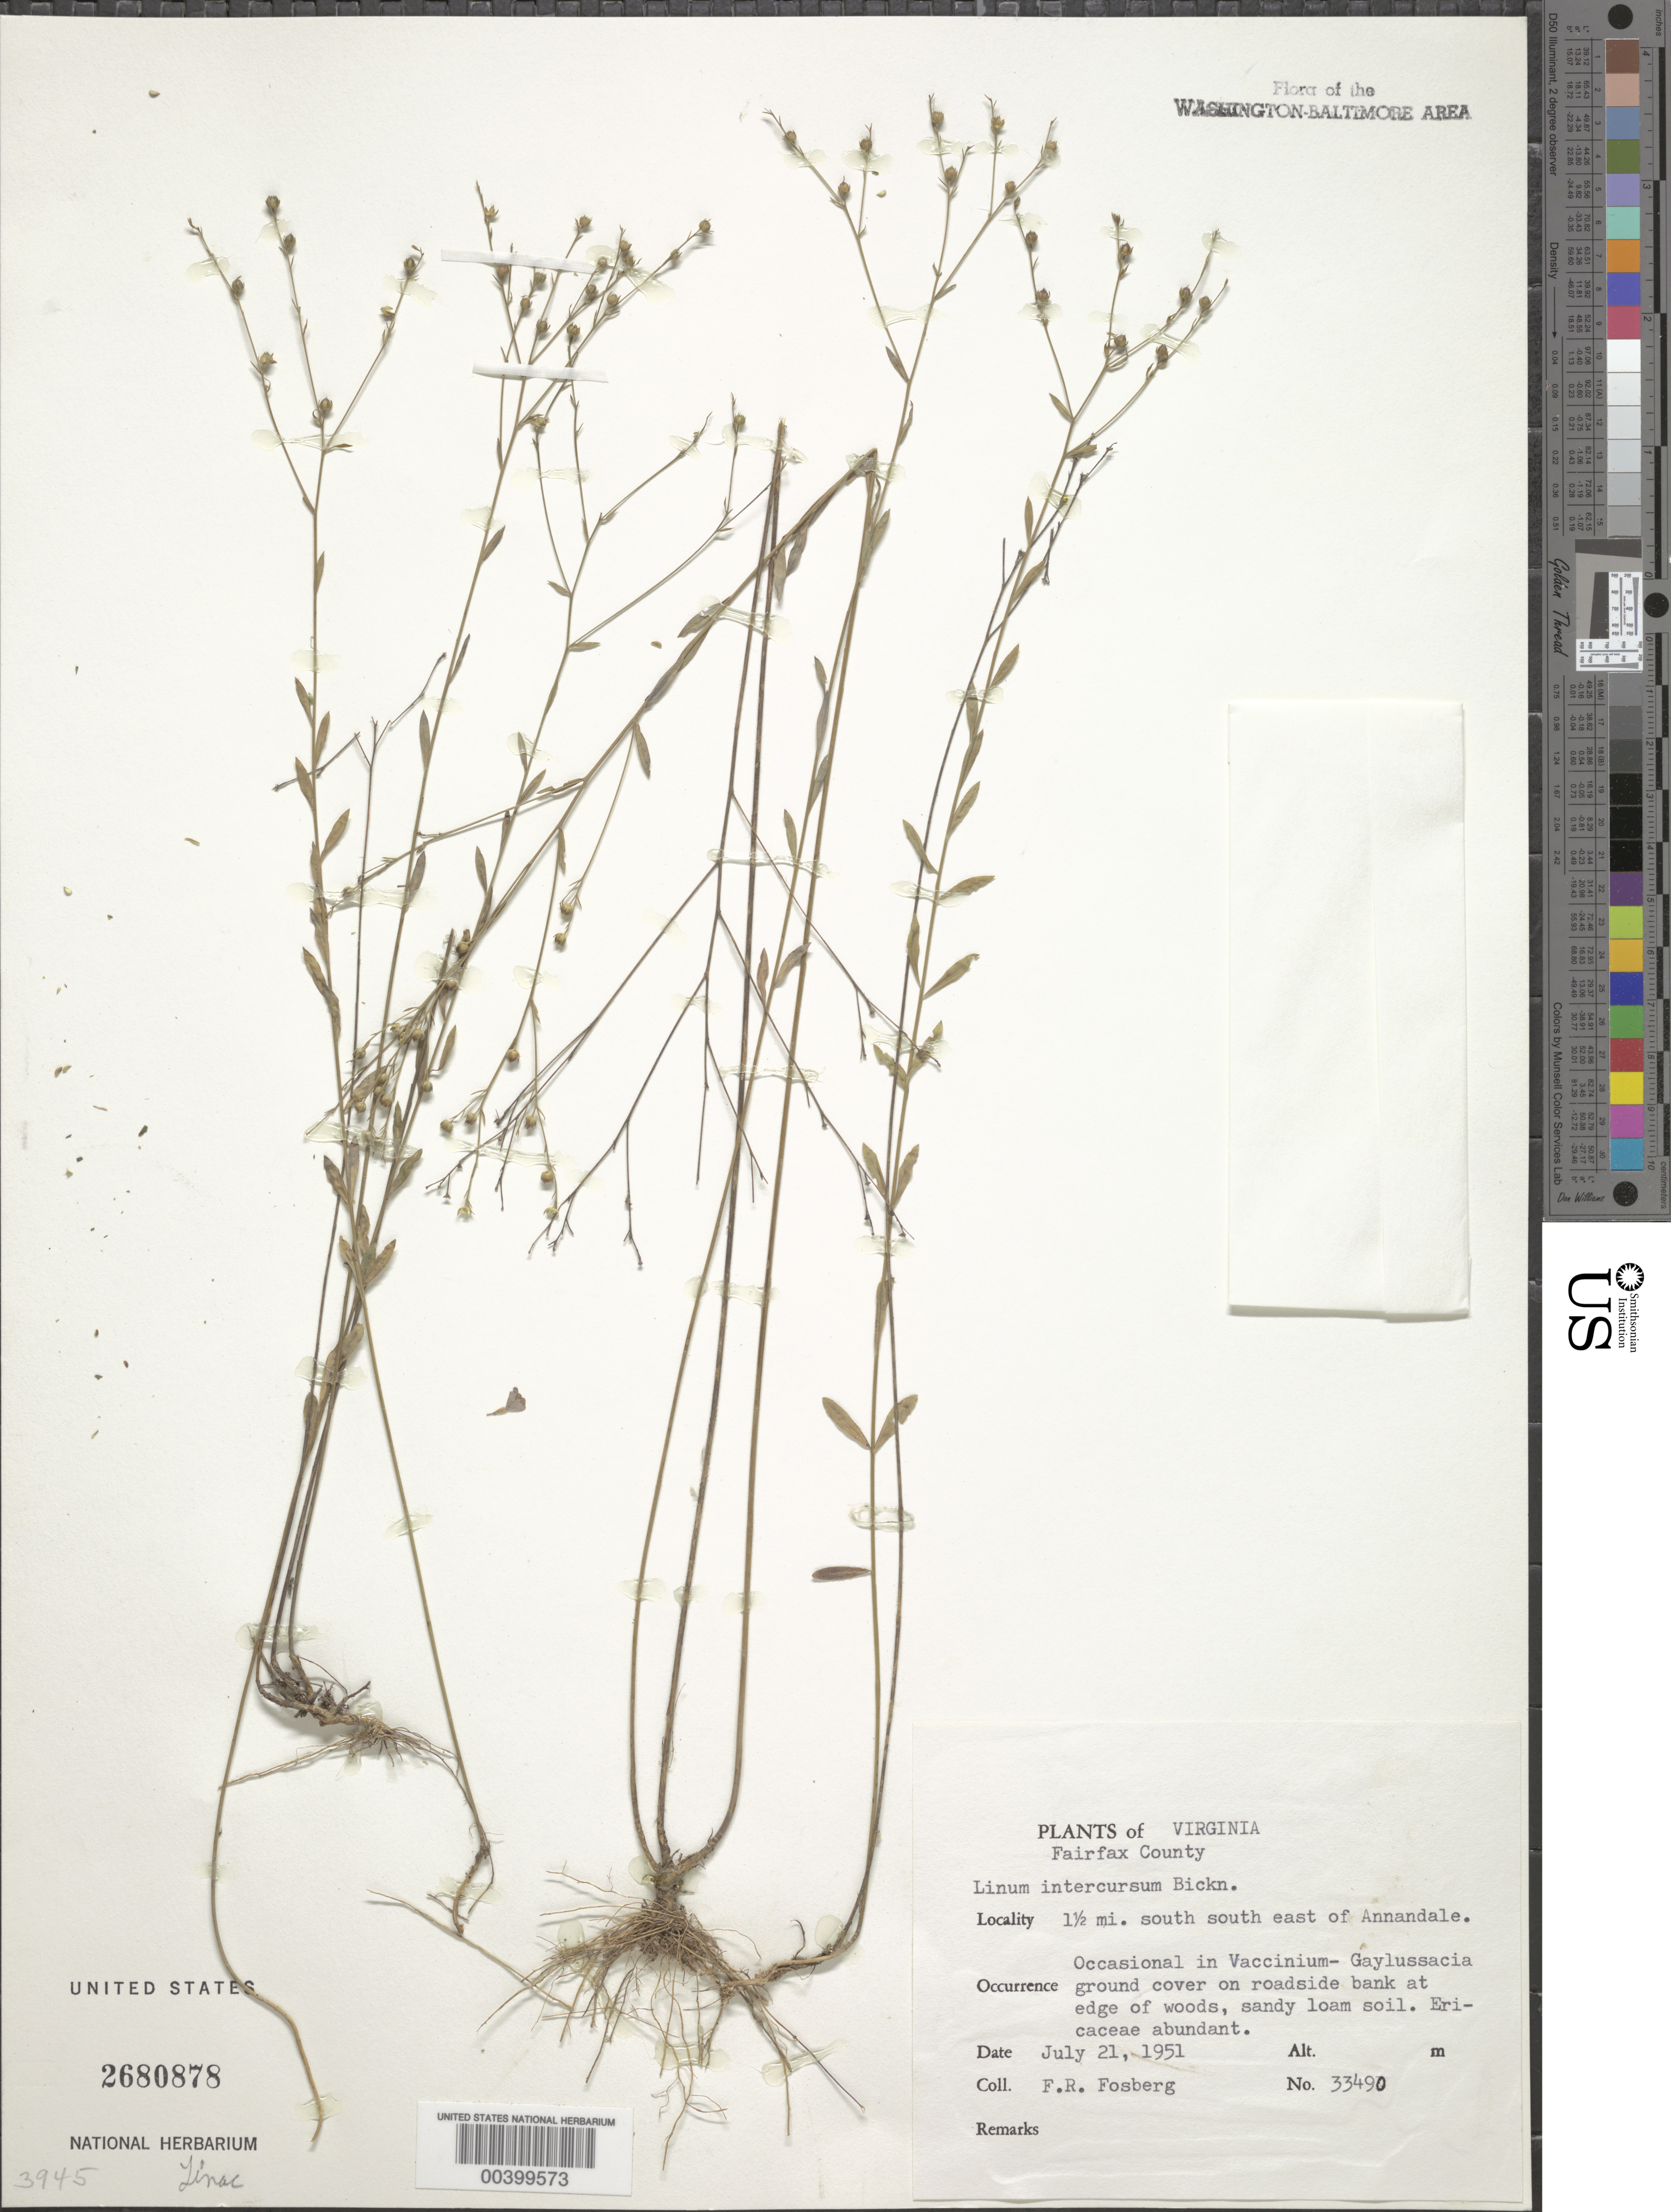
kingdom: Plantae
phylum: Tracheophyta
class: Magnoliopsida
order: Malpighiales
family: Linaceae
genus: Linum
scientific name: Linum intercursum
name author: E.P. Bicknell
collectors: F. R. Fosberg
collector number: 33490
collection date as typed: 21 Jul 1951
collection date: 1951-07-21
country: United States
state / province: Virginia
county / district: Fairfax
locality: South-southeast of Annandale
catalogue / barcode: US 2680878